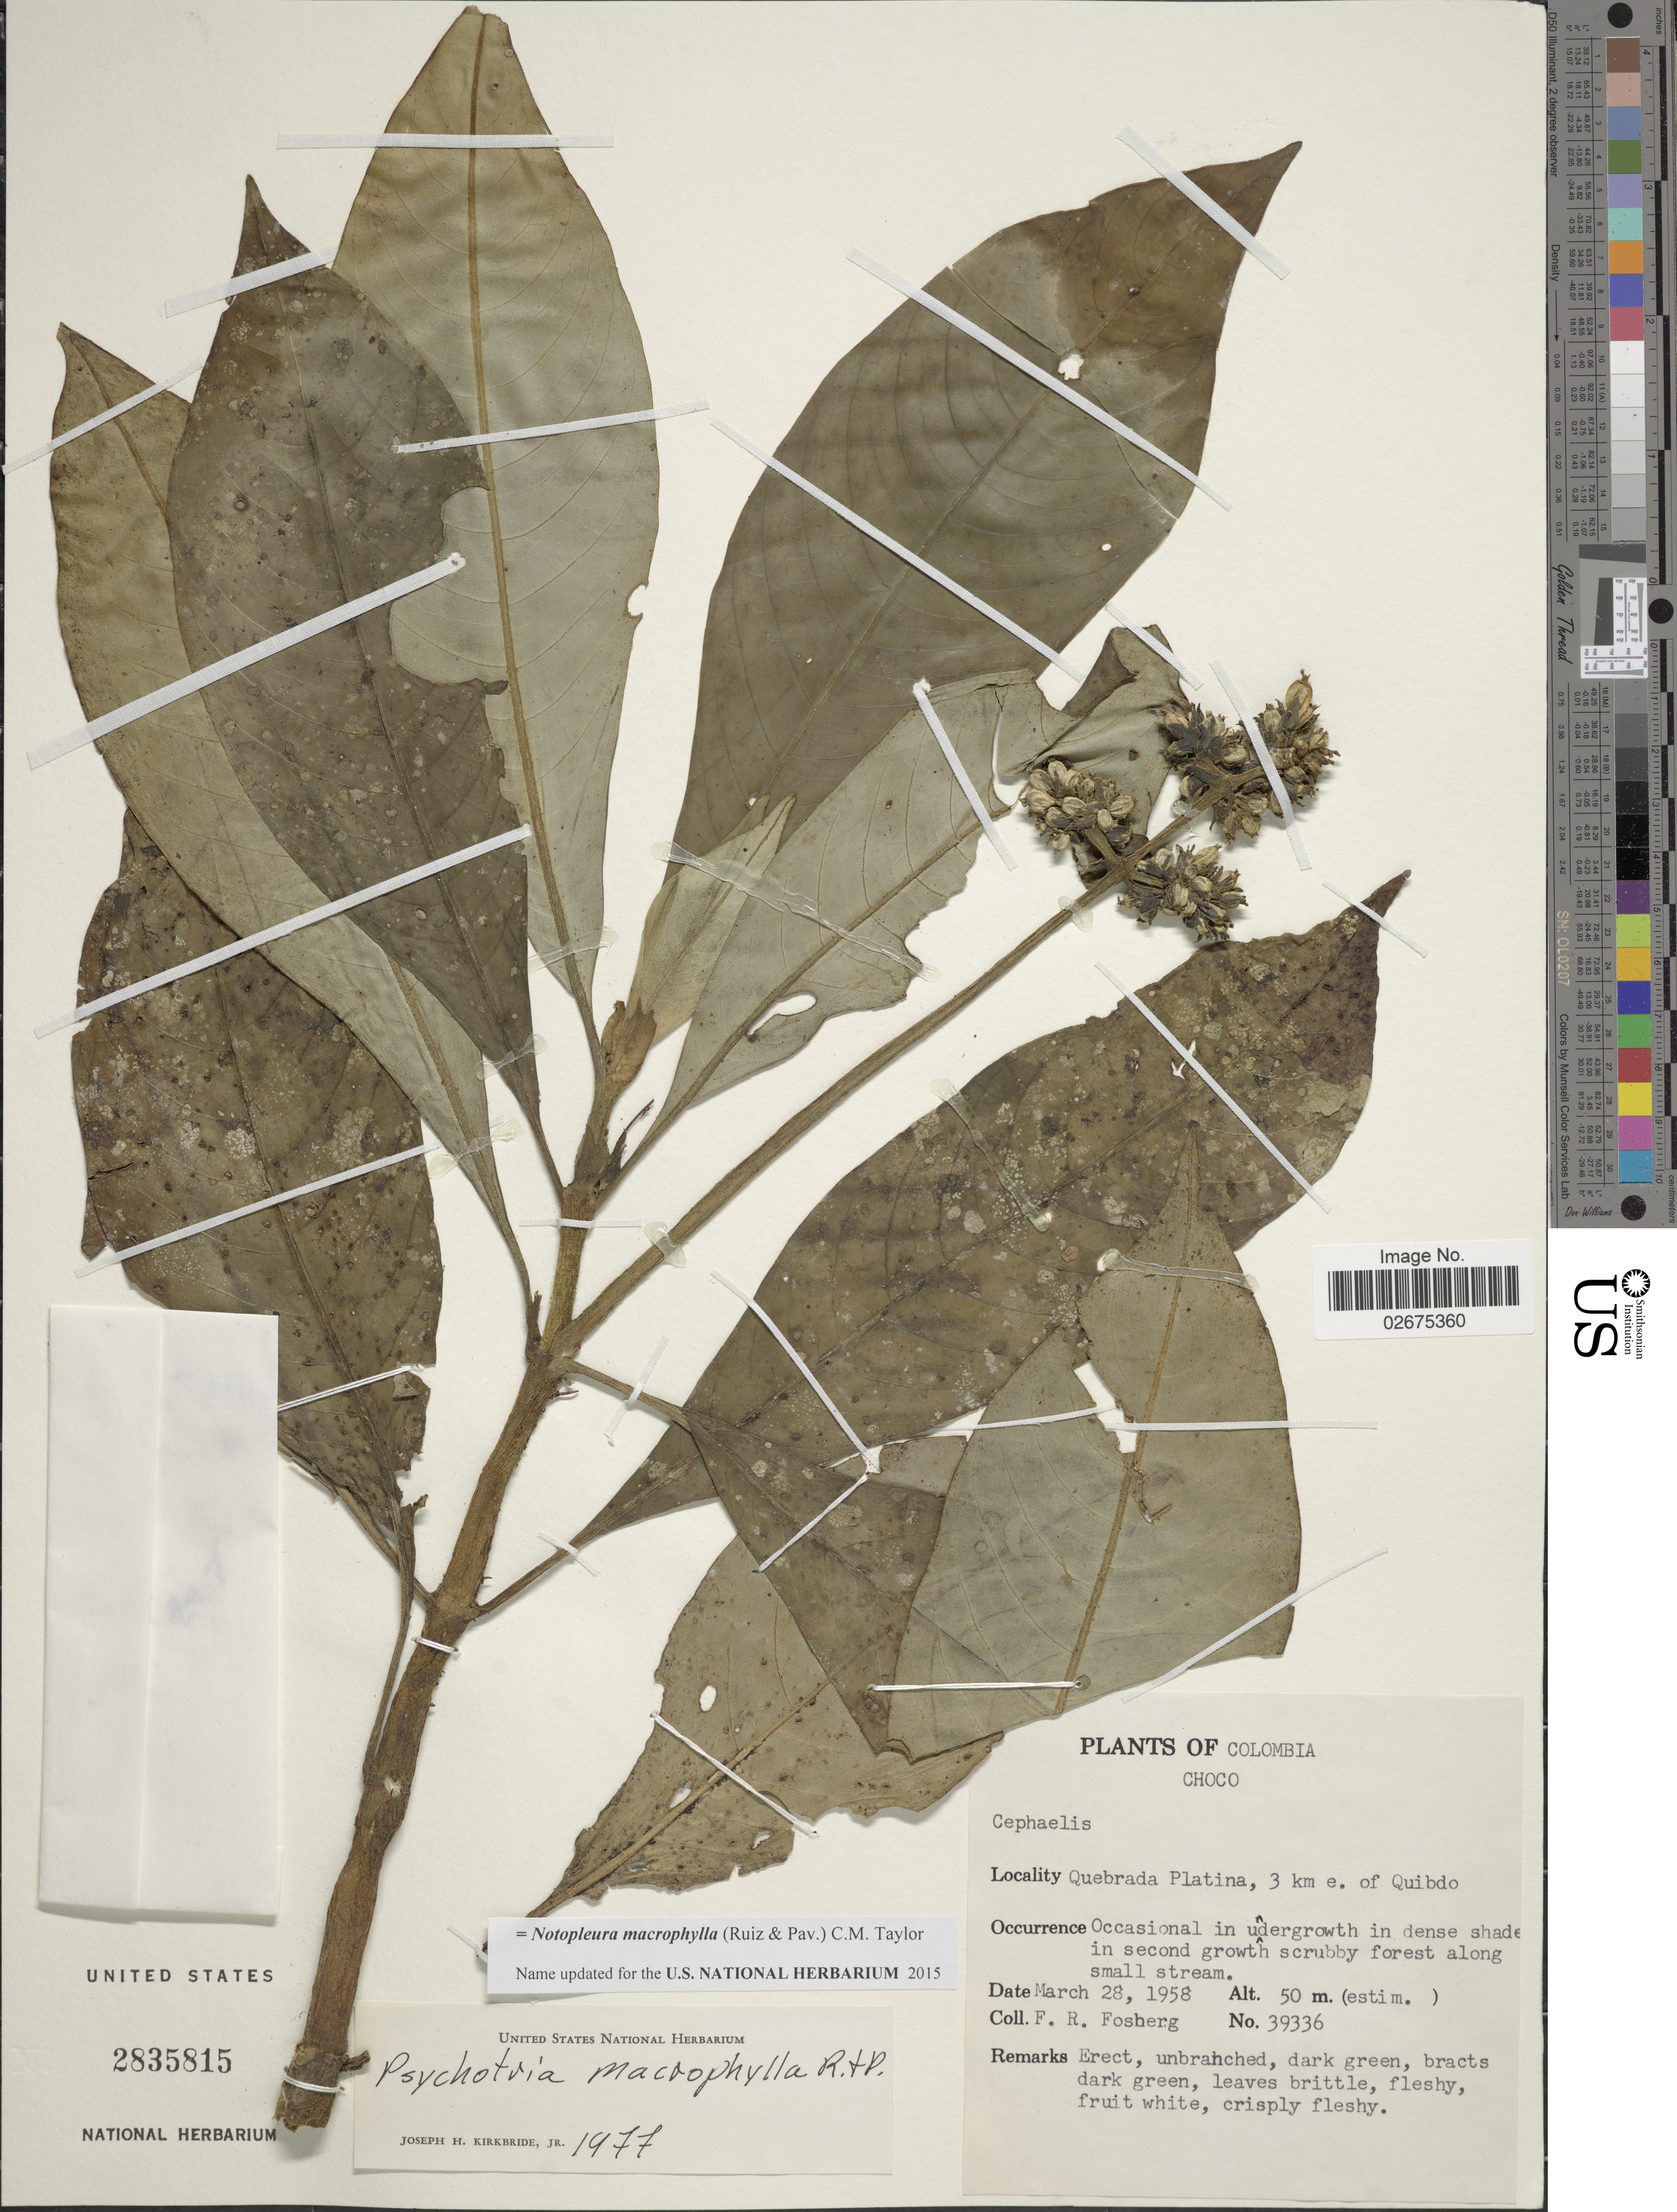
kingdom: Plantae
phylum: Tracheophyta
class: Magnoliopsida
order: Gentianales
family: Rubiaceae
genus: Notopleura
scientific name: Notopleura macrophylla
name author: (Ruiz & Pav.) C.M. Taylor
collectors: F. R. Fosberg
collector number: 39336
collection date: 1958-03-28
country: Colombia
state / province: Chocó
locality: Quebrada Platina, 3 km e of Quibdo, Occasional in undergrowth in dense shade in second growth scrubby forest along small stream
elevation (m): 50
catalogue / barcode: US 2835815